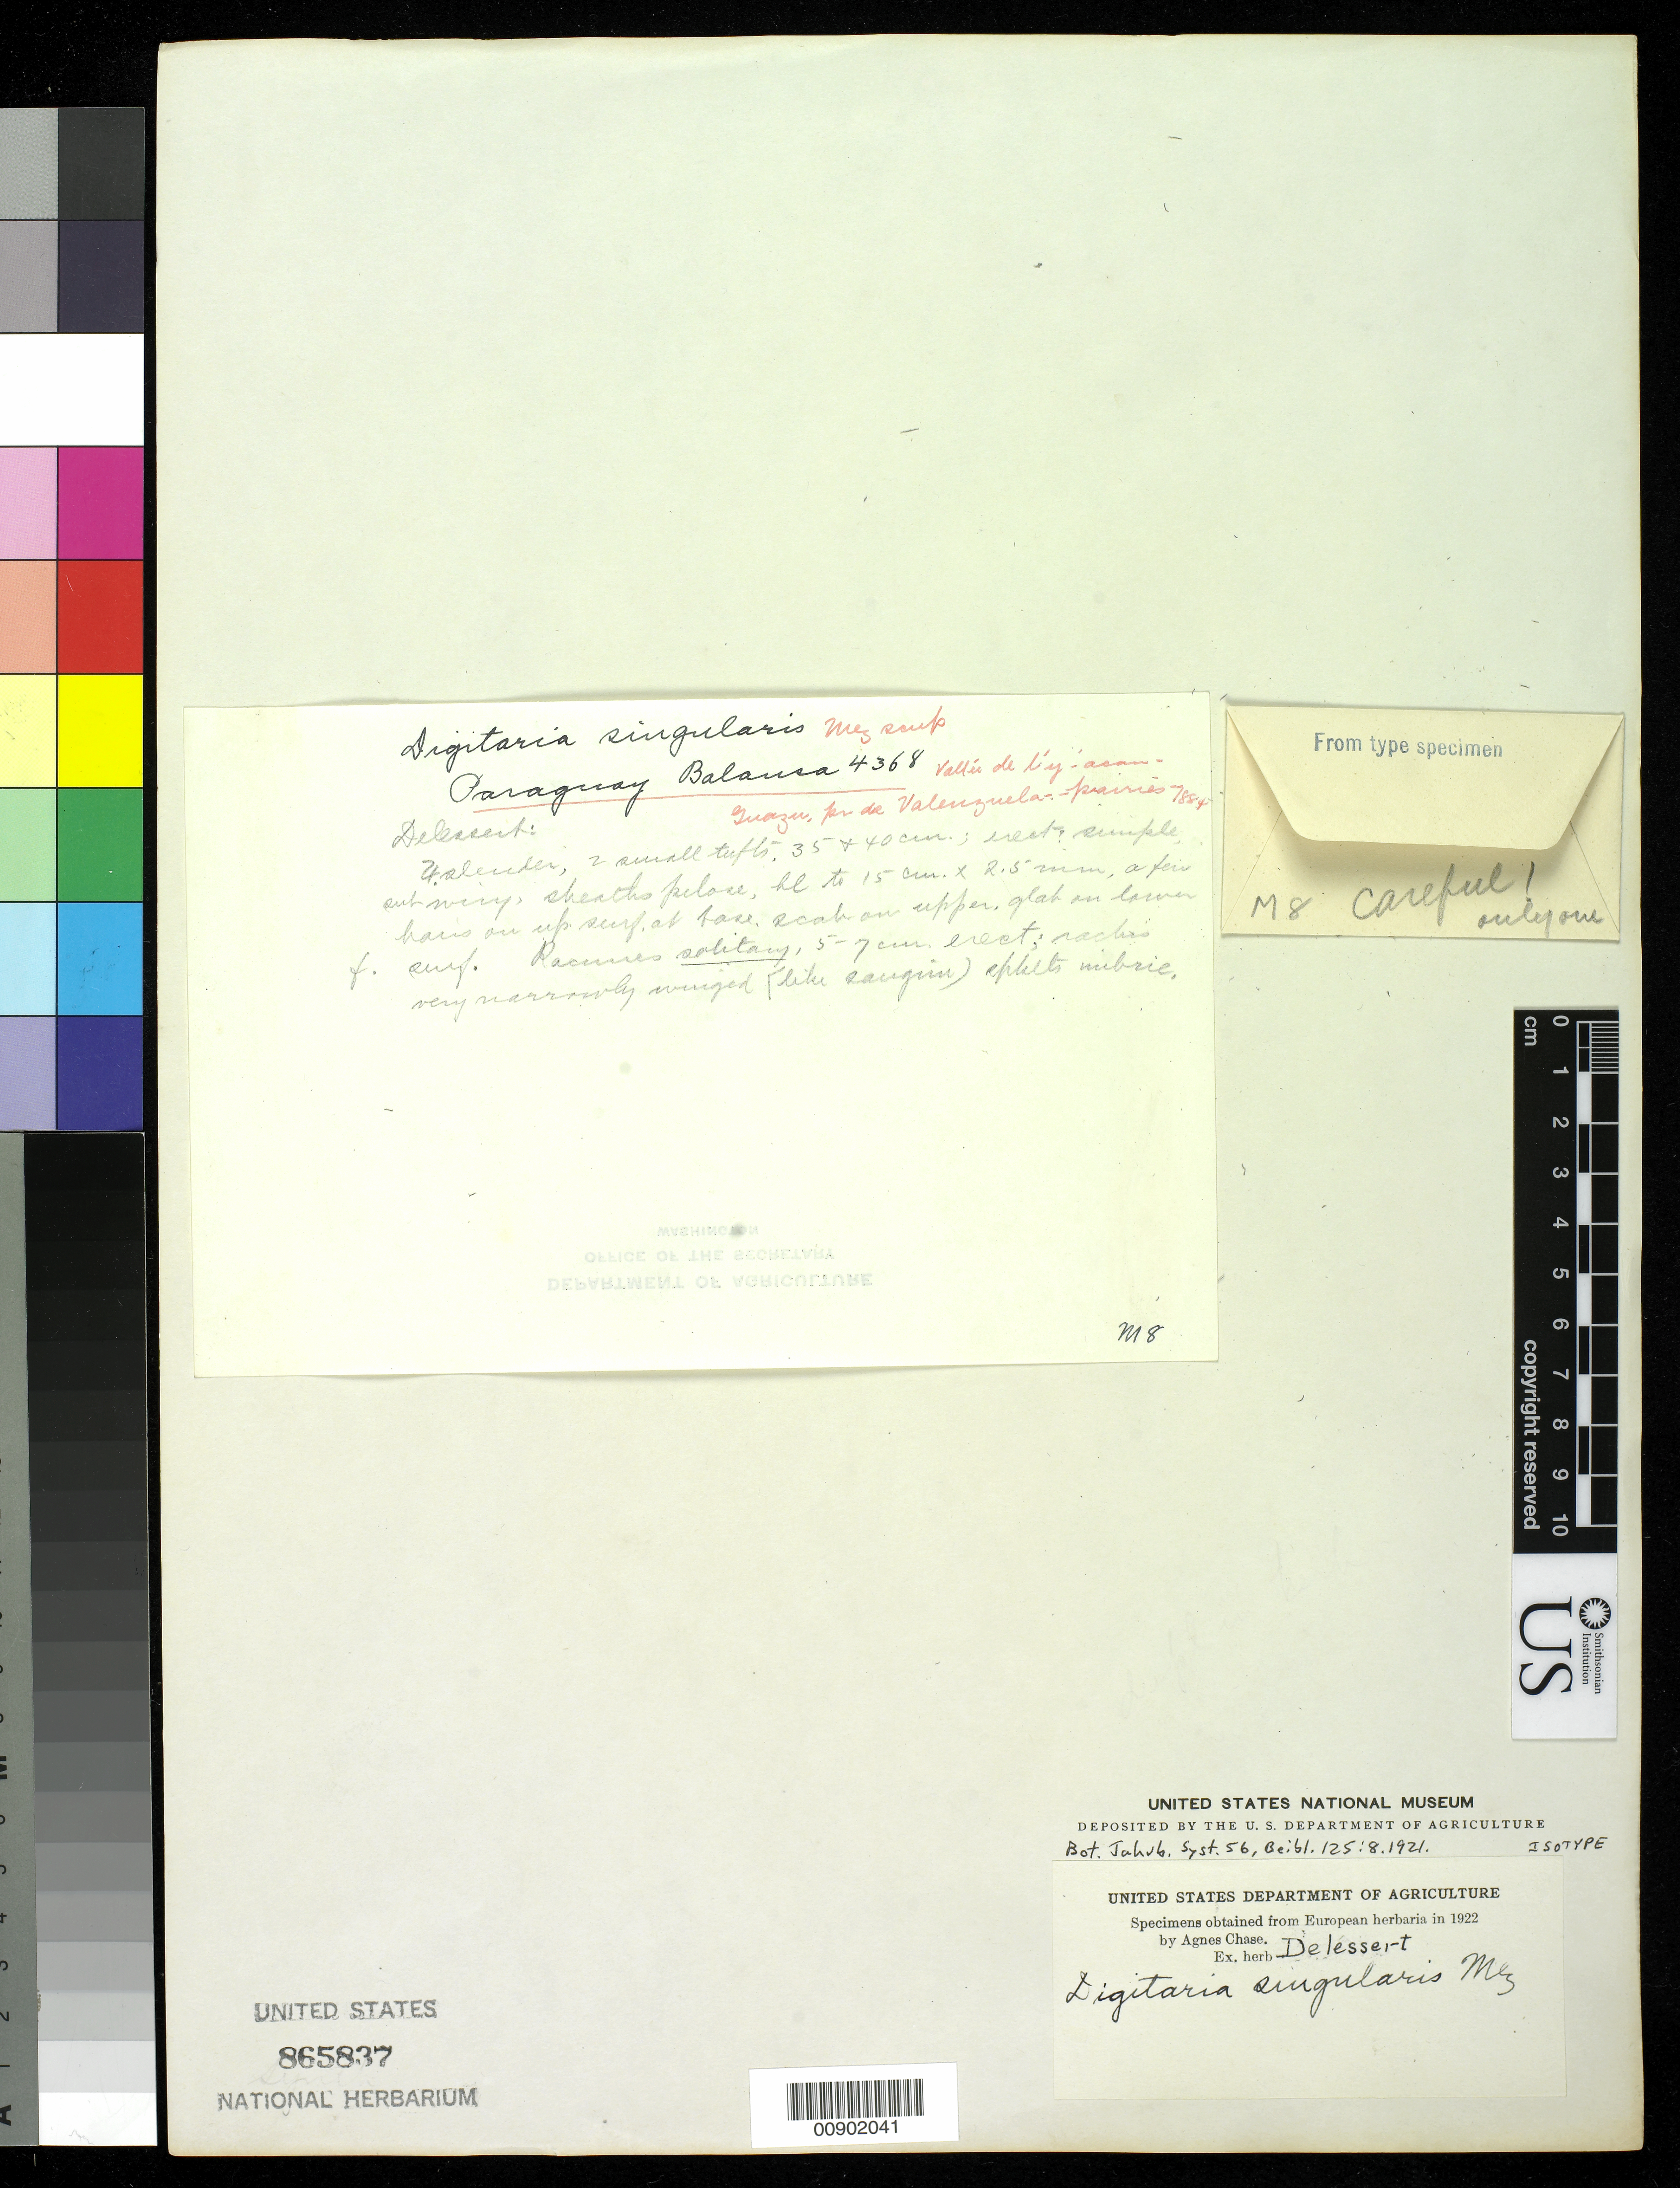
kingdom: Plantae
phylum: Tracheophyta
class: Liliopsida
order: Poales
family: Poaceae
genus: Digitaria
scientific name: Digitaria singularis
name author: Mez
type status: Isotype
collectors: B. Balansa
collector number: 4368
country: Paraguay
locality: Vallée de l'y-acau-Guazu, près de Valenzuela, dans les prairies.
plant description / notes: Fragment of type ex herb. Delessert.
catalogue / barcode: US 865837